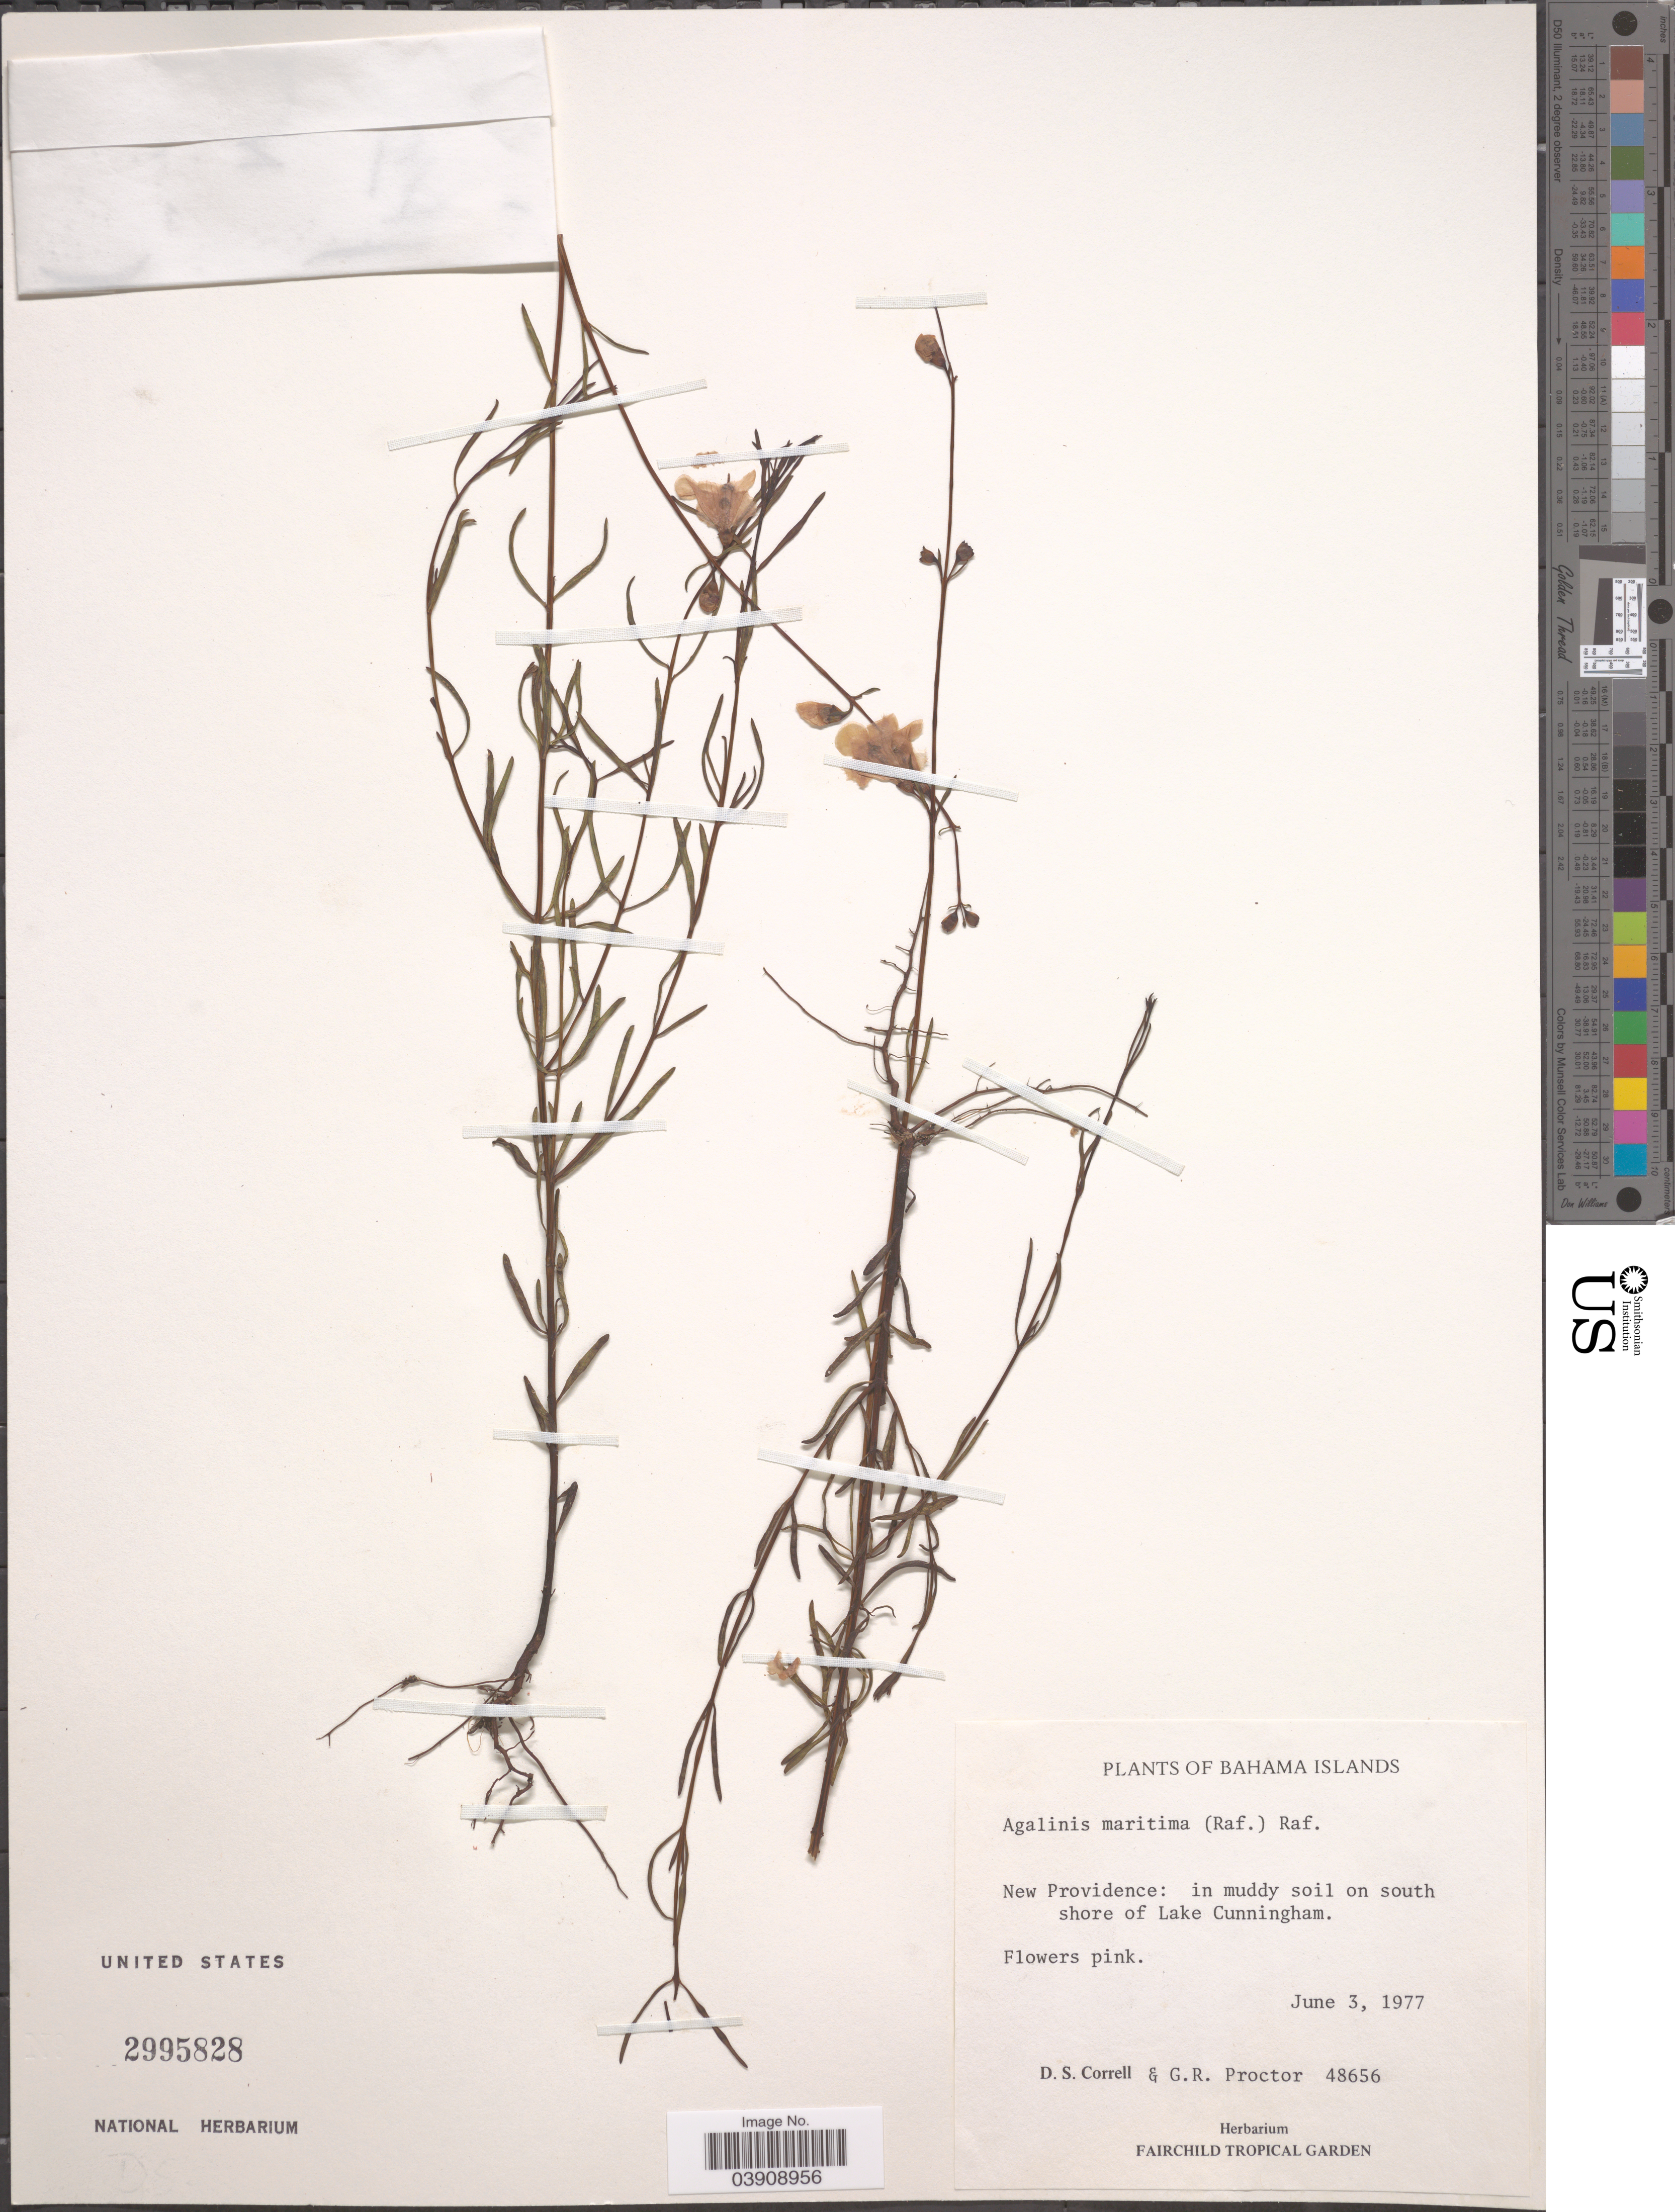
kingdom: Plantae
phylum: Tracheophyta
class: Magnoliopsida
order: Lamiales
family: Orobanchaceae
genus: Agalinis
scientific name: Agalinis maritima var. grandiflora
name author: (Benth.) Pennell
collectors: D. S. Correll & G. Proctor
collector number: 48656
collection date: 1977-06-03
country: Bahamas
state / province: New Providence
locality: The Bahama Islands. On south shore of Lake Cunningham.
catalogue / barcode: US 2995828